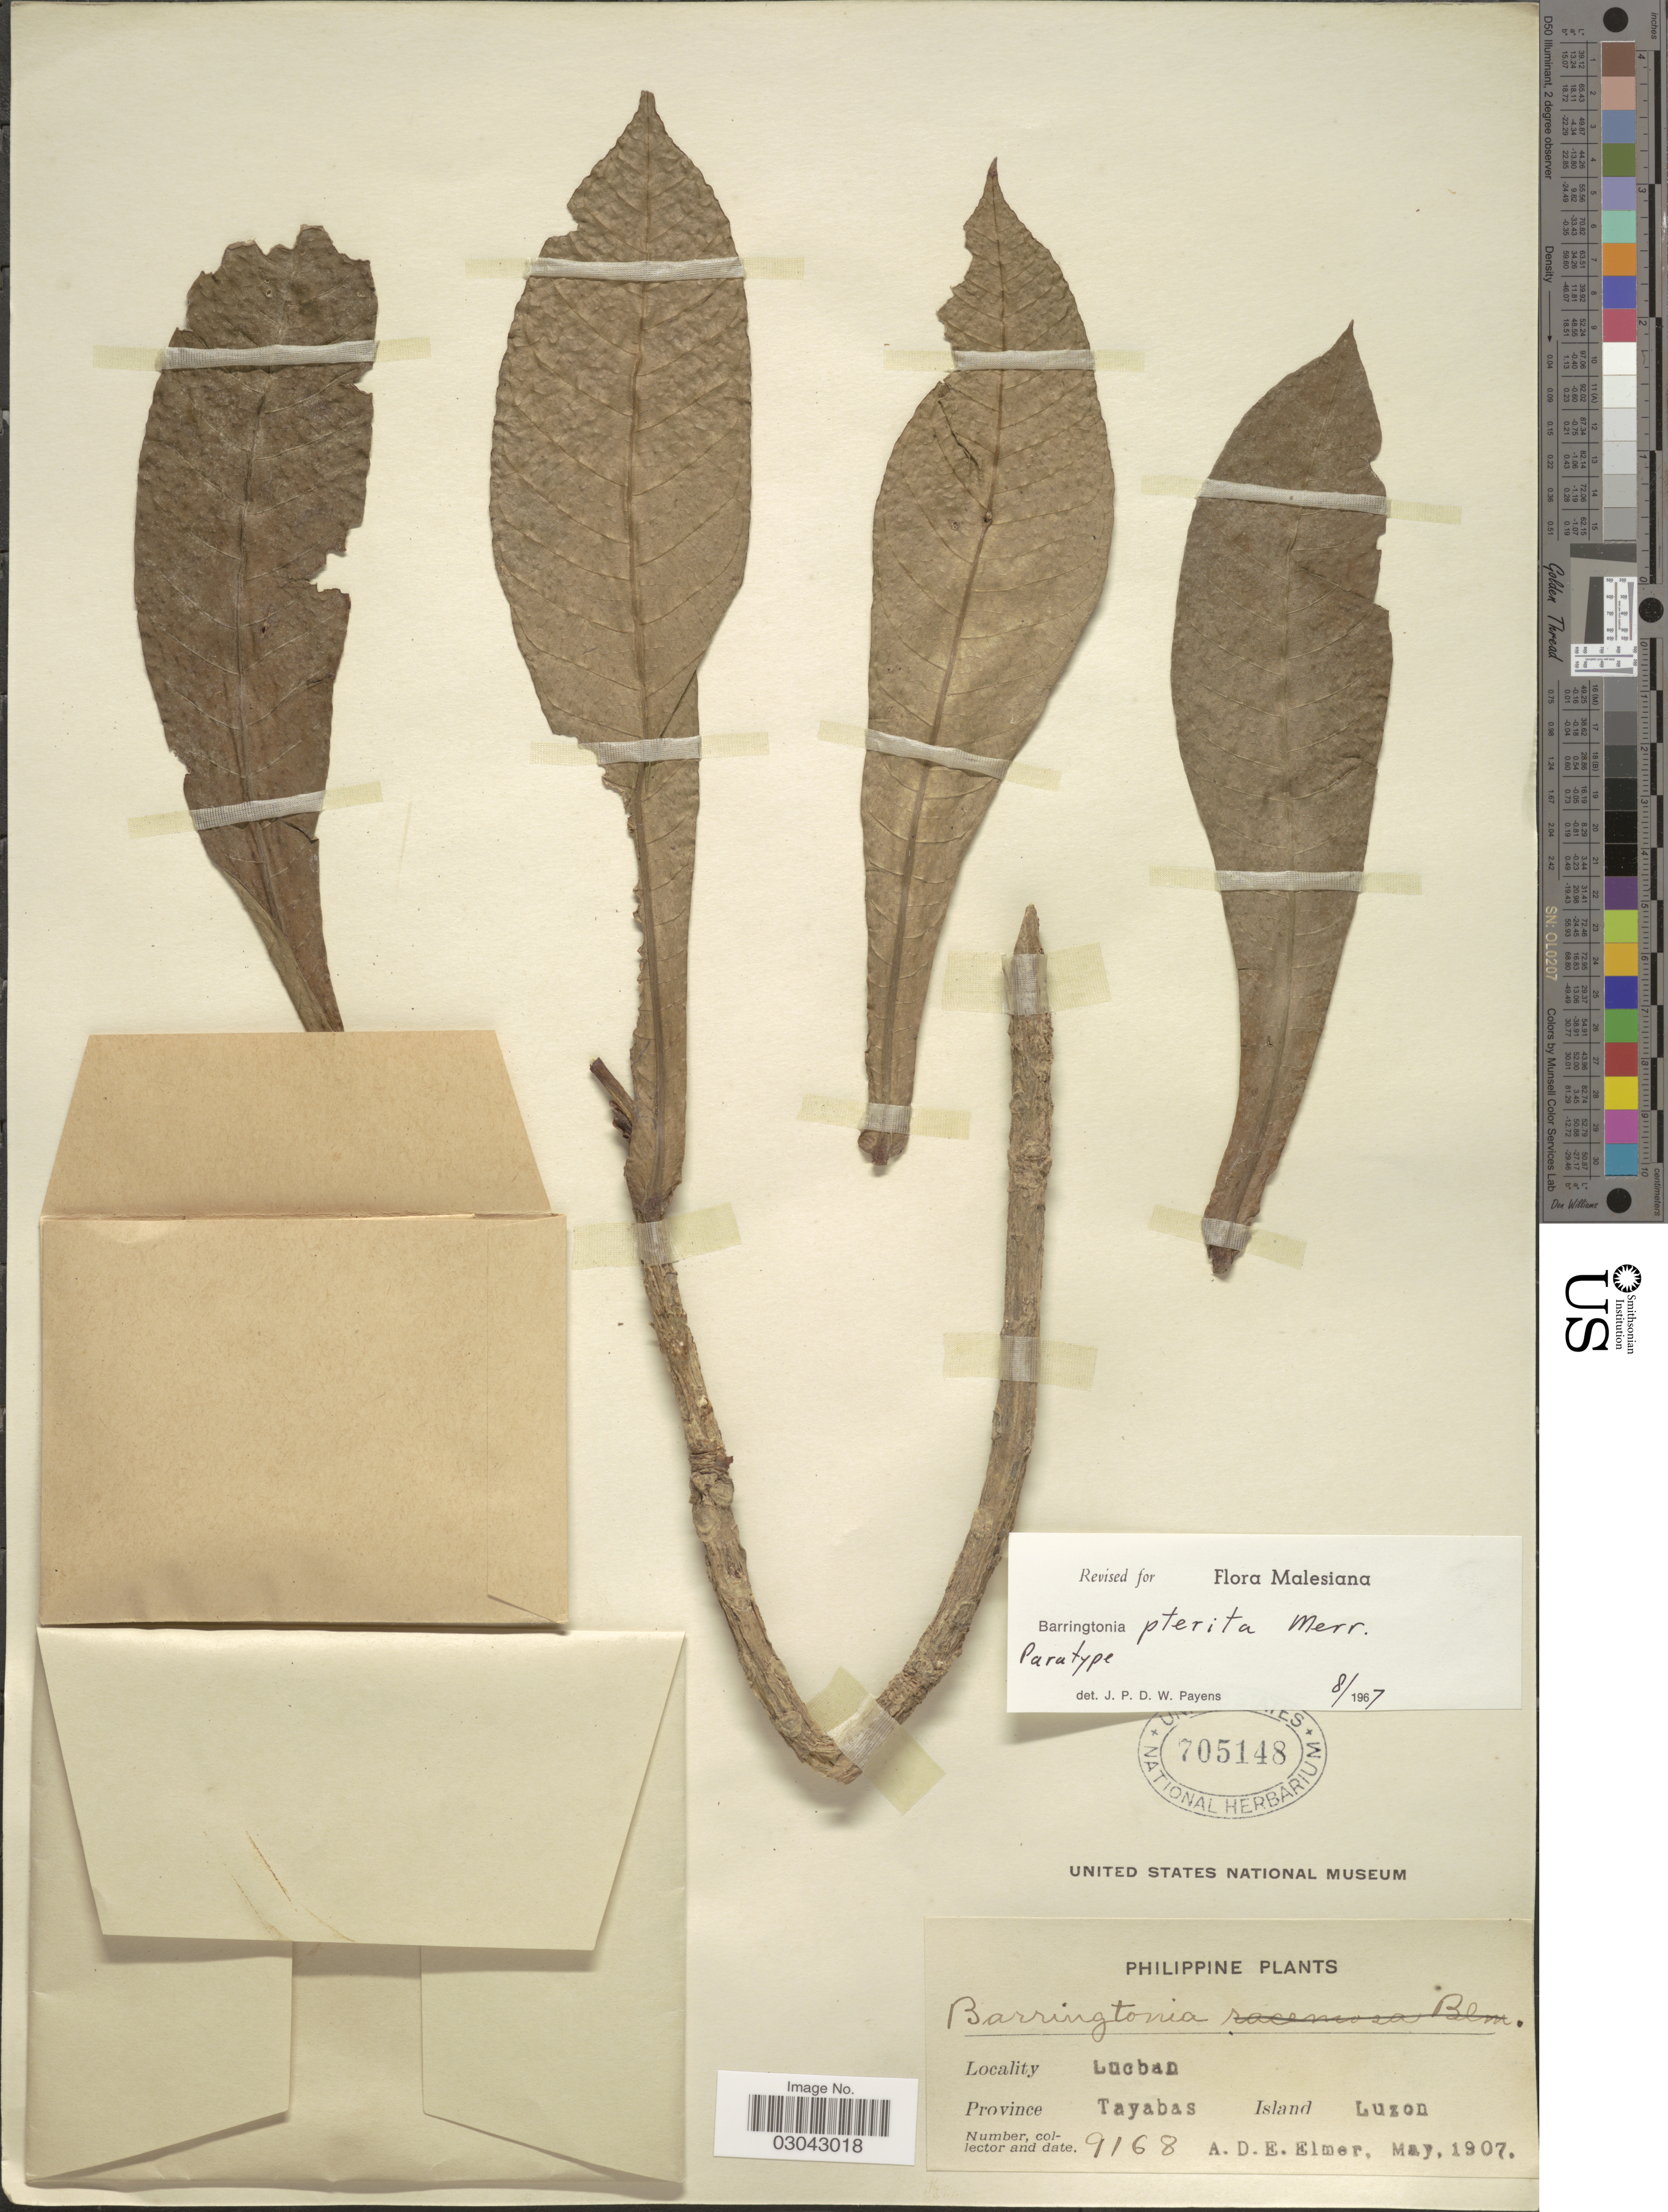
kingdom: Plantae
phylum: Tracheophyta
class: Magnoliopsida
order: Ericales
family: Lecythidaceae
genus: Barringtonia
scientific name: Barringtonia pterita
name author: Merr.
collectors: A. D. E. Elmer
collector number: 9168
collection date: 1907-05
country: Philippines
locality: Lucban, Province Tayabas, Island Luzon.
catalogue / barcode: US 705148